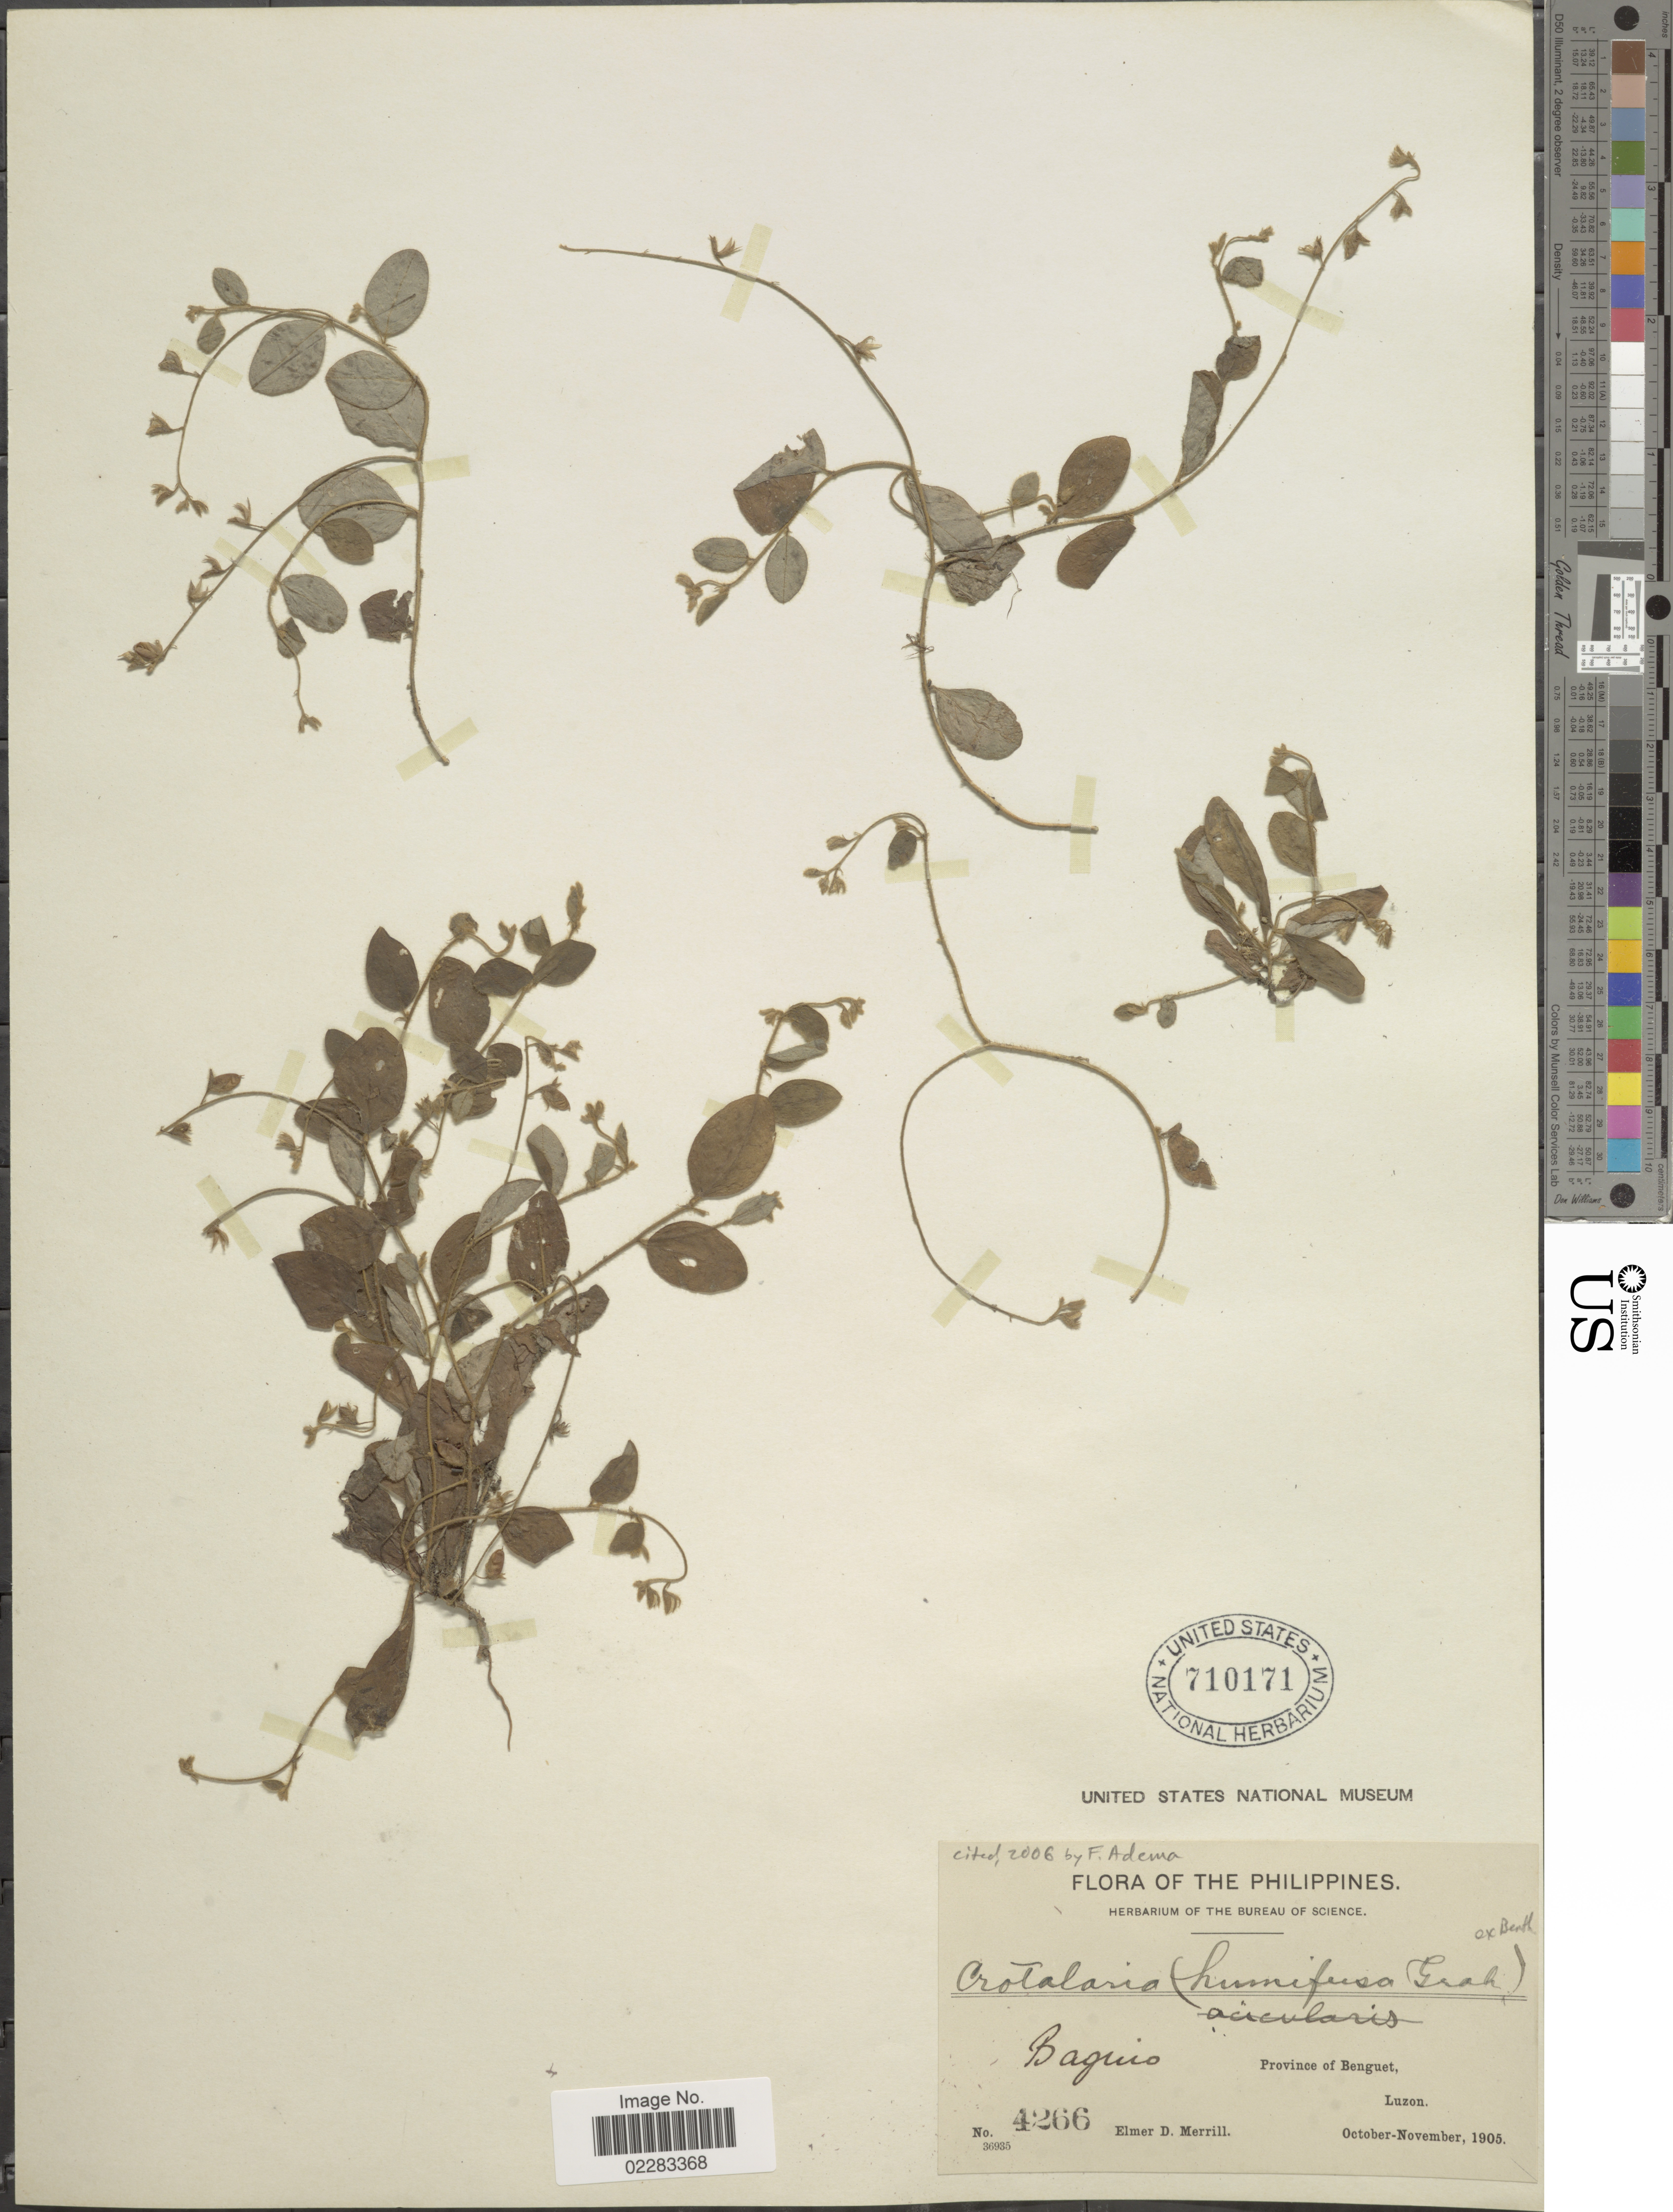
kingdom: Plantae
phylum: Tracheophyta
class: Magnoliopsida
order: Fabales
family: Fabaceae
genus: Crotalaria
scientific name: Crotalaria humifusa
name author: Graham ex Benth.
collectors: E. D. Merrill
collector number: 4266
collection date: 1905-10/1905-11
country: Philippines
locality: Baguio, Province of Benguet, Luzon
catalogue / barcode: US 710171